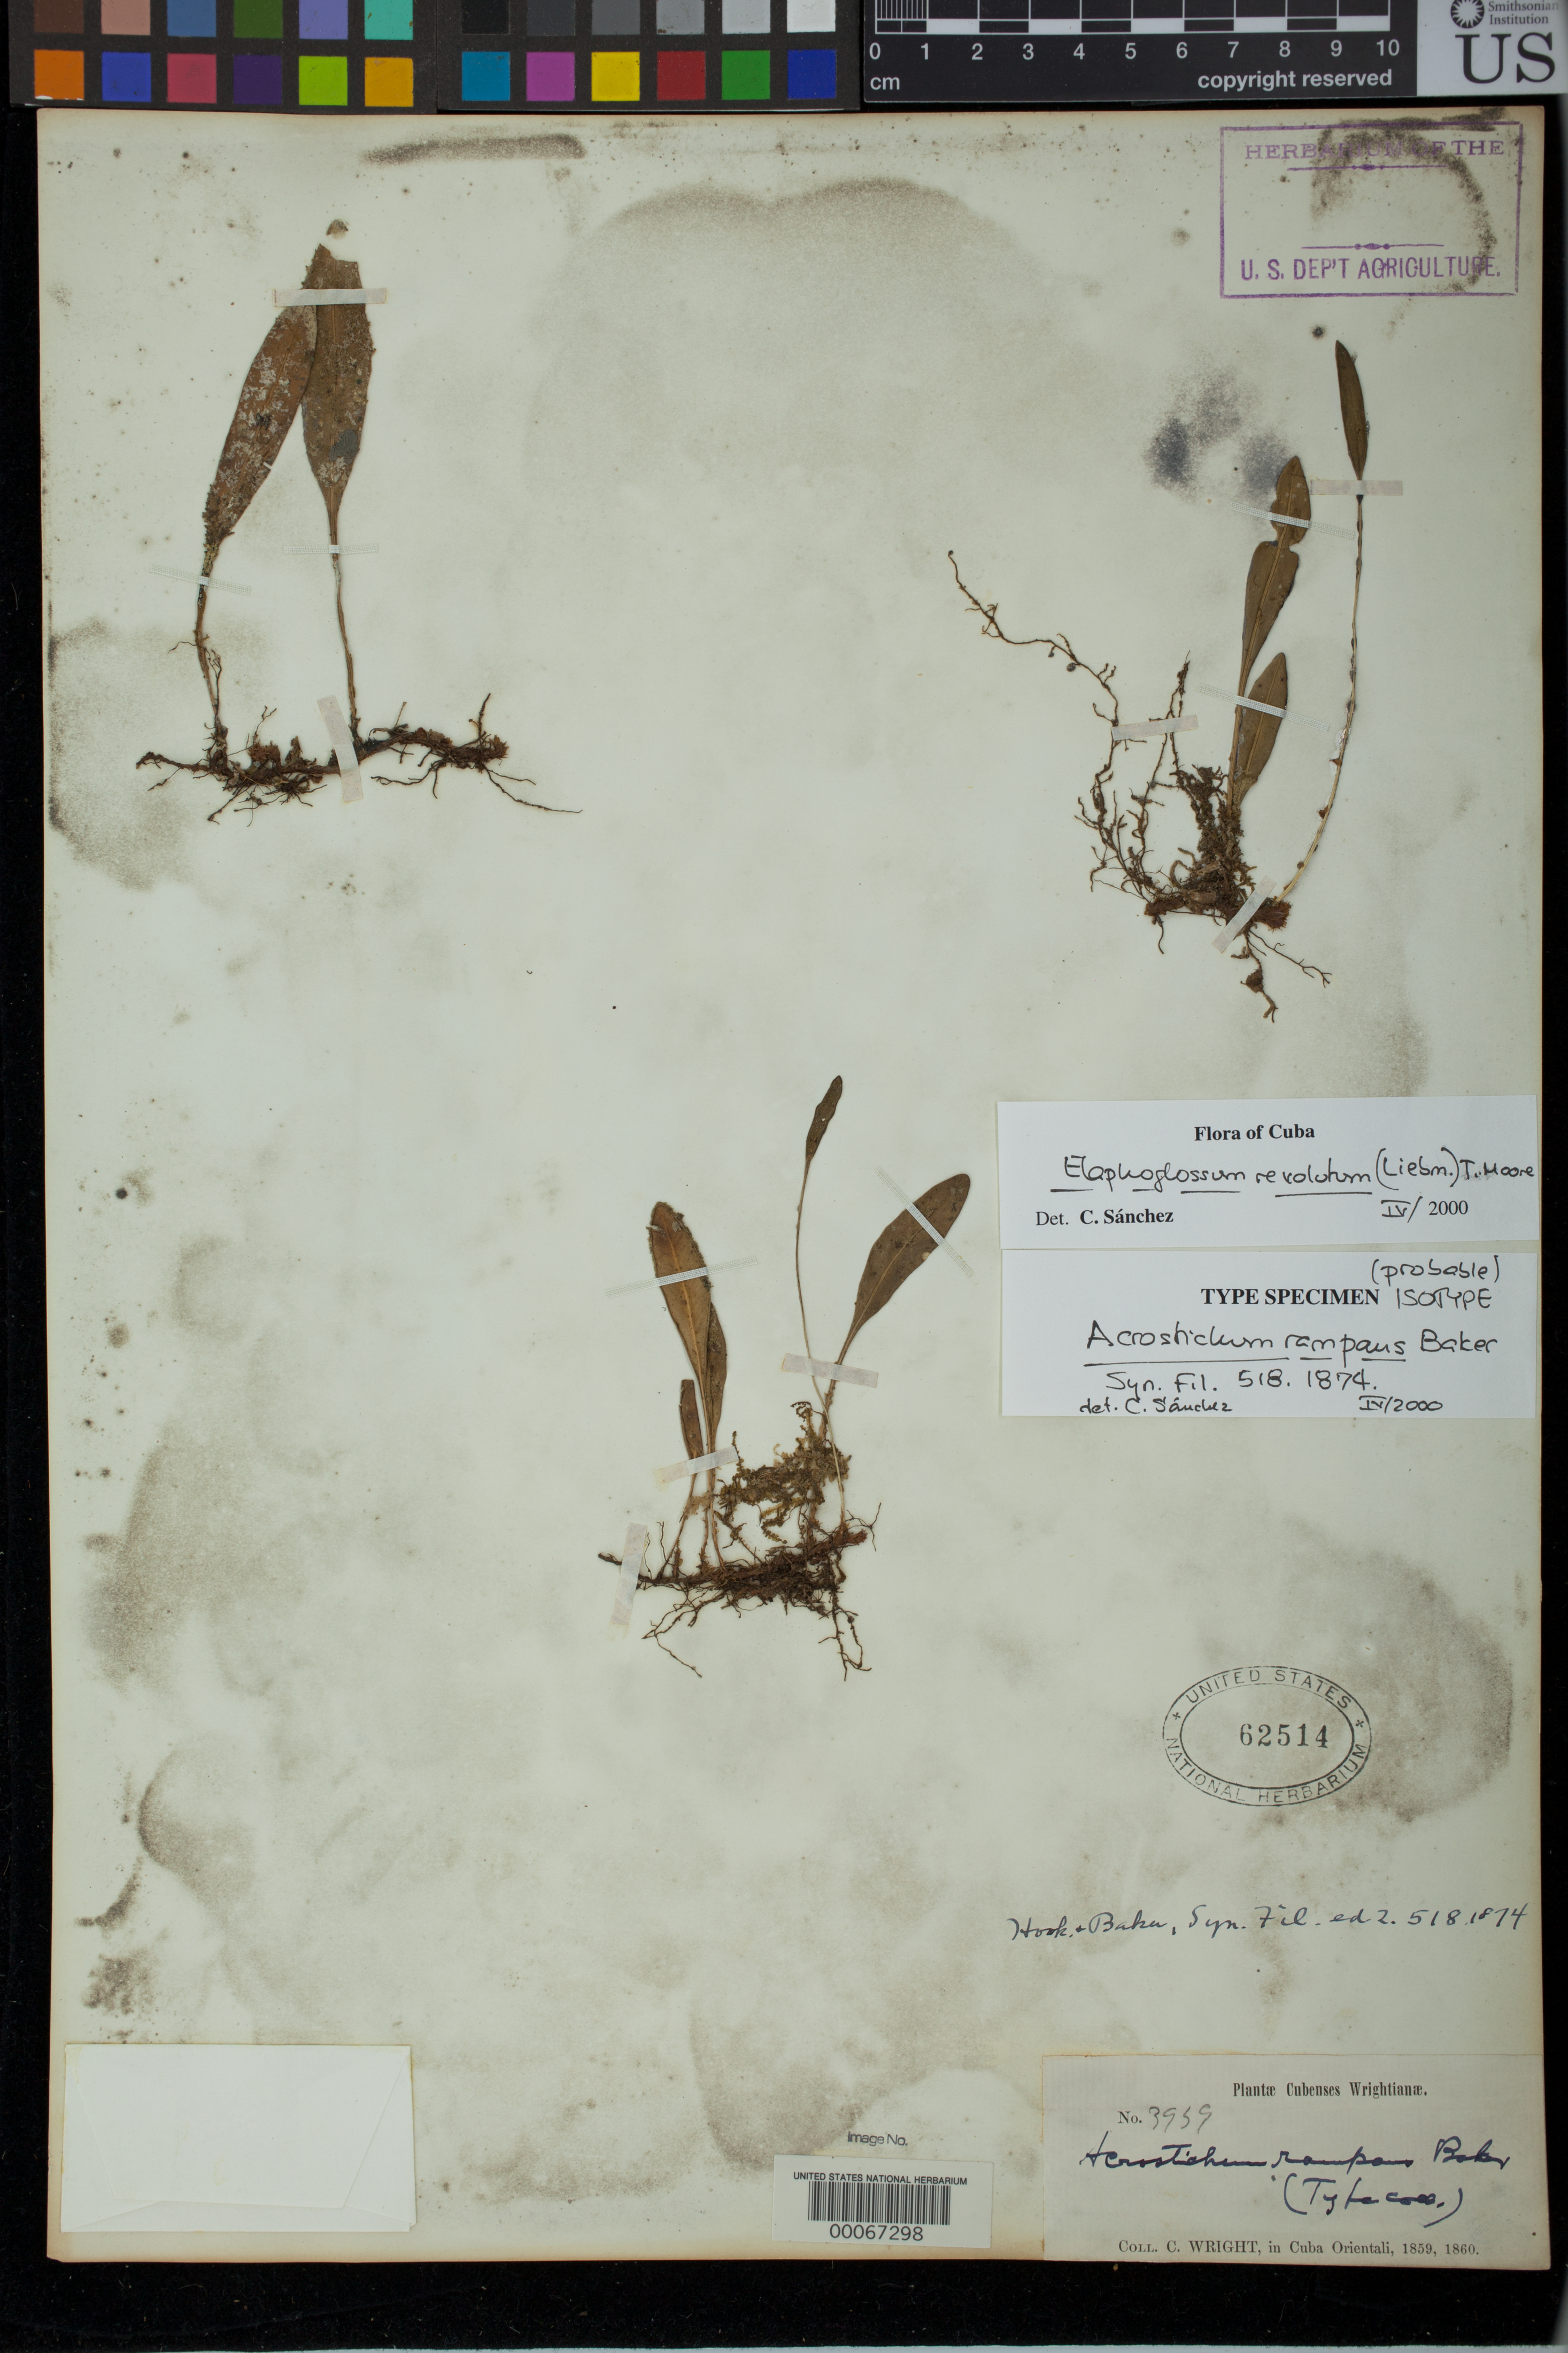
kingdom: Plantae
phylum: Tracheophyta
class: Polypodiopsida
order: Polypodiales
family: Pteridaceae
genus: Acrostichum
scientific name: Acrostichum rampans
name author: Baker in Hook. & Baker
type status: Isotype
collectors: C. Wright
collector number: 3959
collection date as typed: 1859 to -- --- 1860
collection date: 1859/1860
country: Cuba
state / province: Oriente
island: Greater Antilles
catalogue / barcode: US 62514